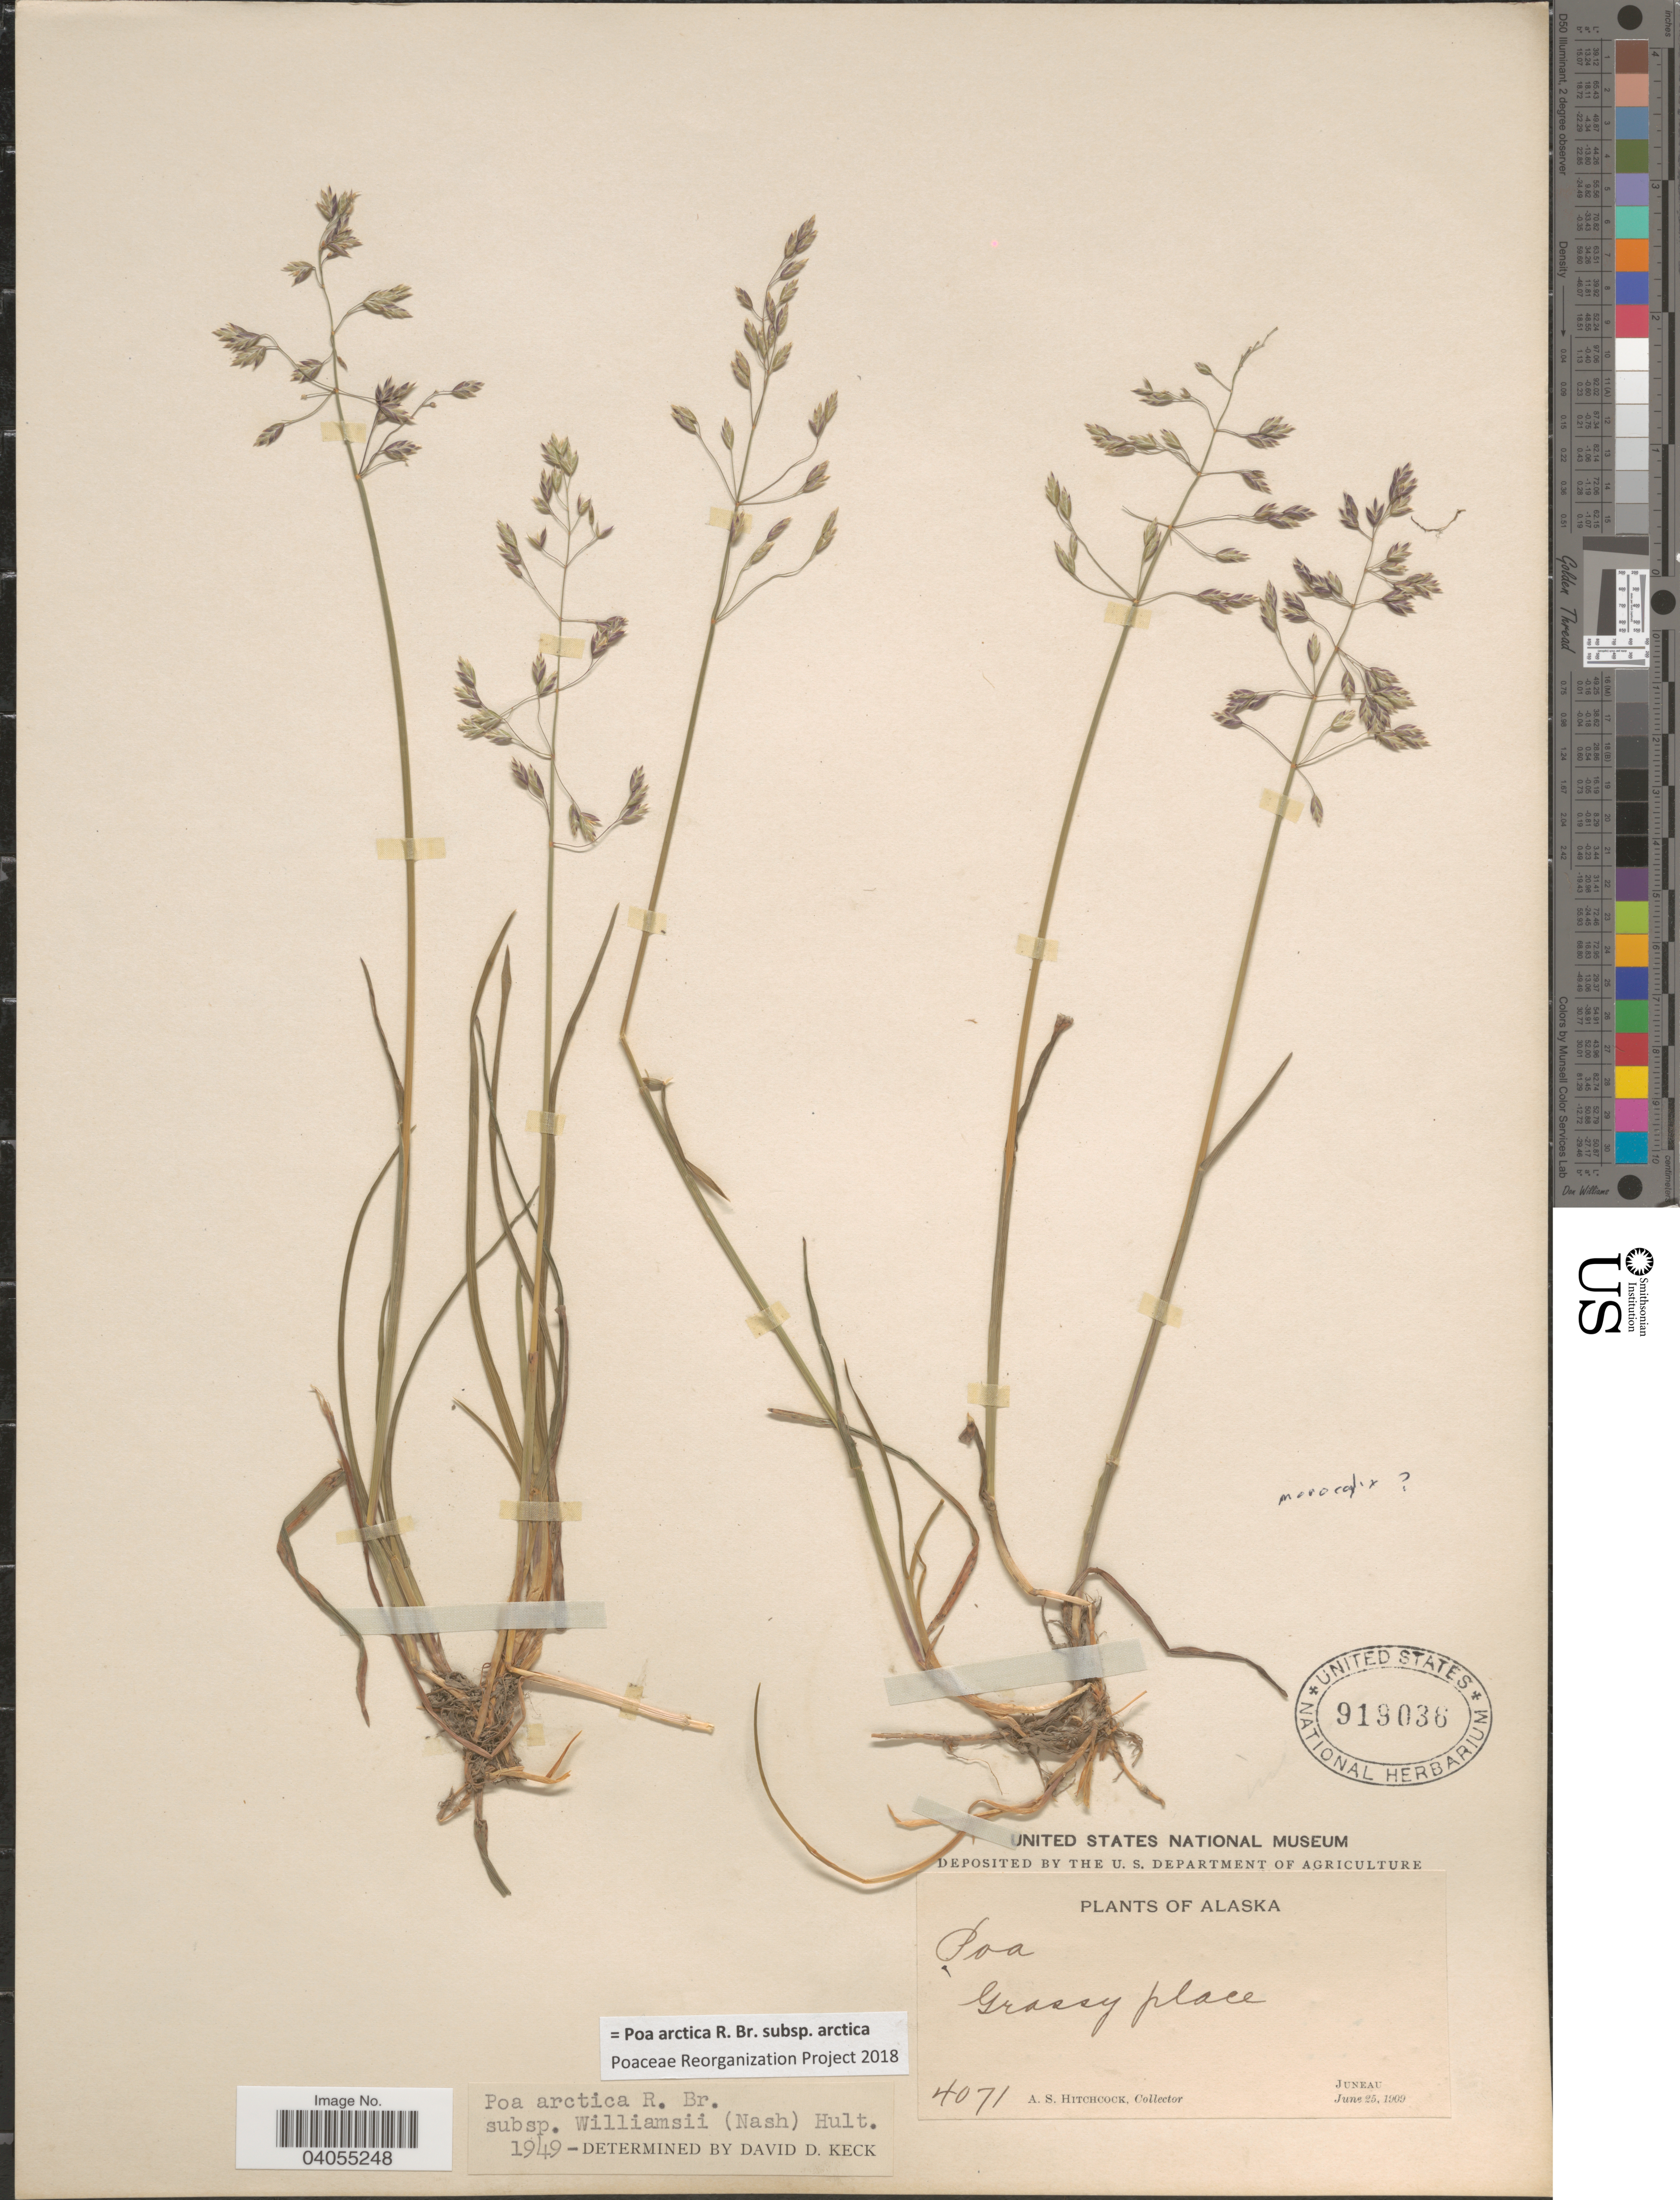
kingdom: Plantae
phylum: Tracheophyta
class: Liliopsida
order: Poales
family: Poaceae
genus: Poa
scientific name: Poa arctica subsp. arctica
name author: R. Br.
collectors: A. S. Hitchcock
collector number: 4071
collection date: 1909-06-25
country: United States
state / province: Alaska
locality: Grassy place. Juneau.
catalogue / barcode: US 919036